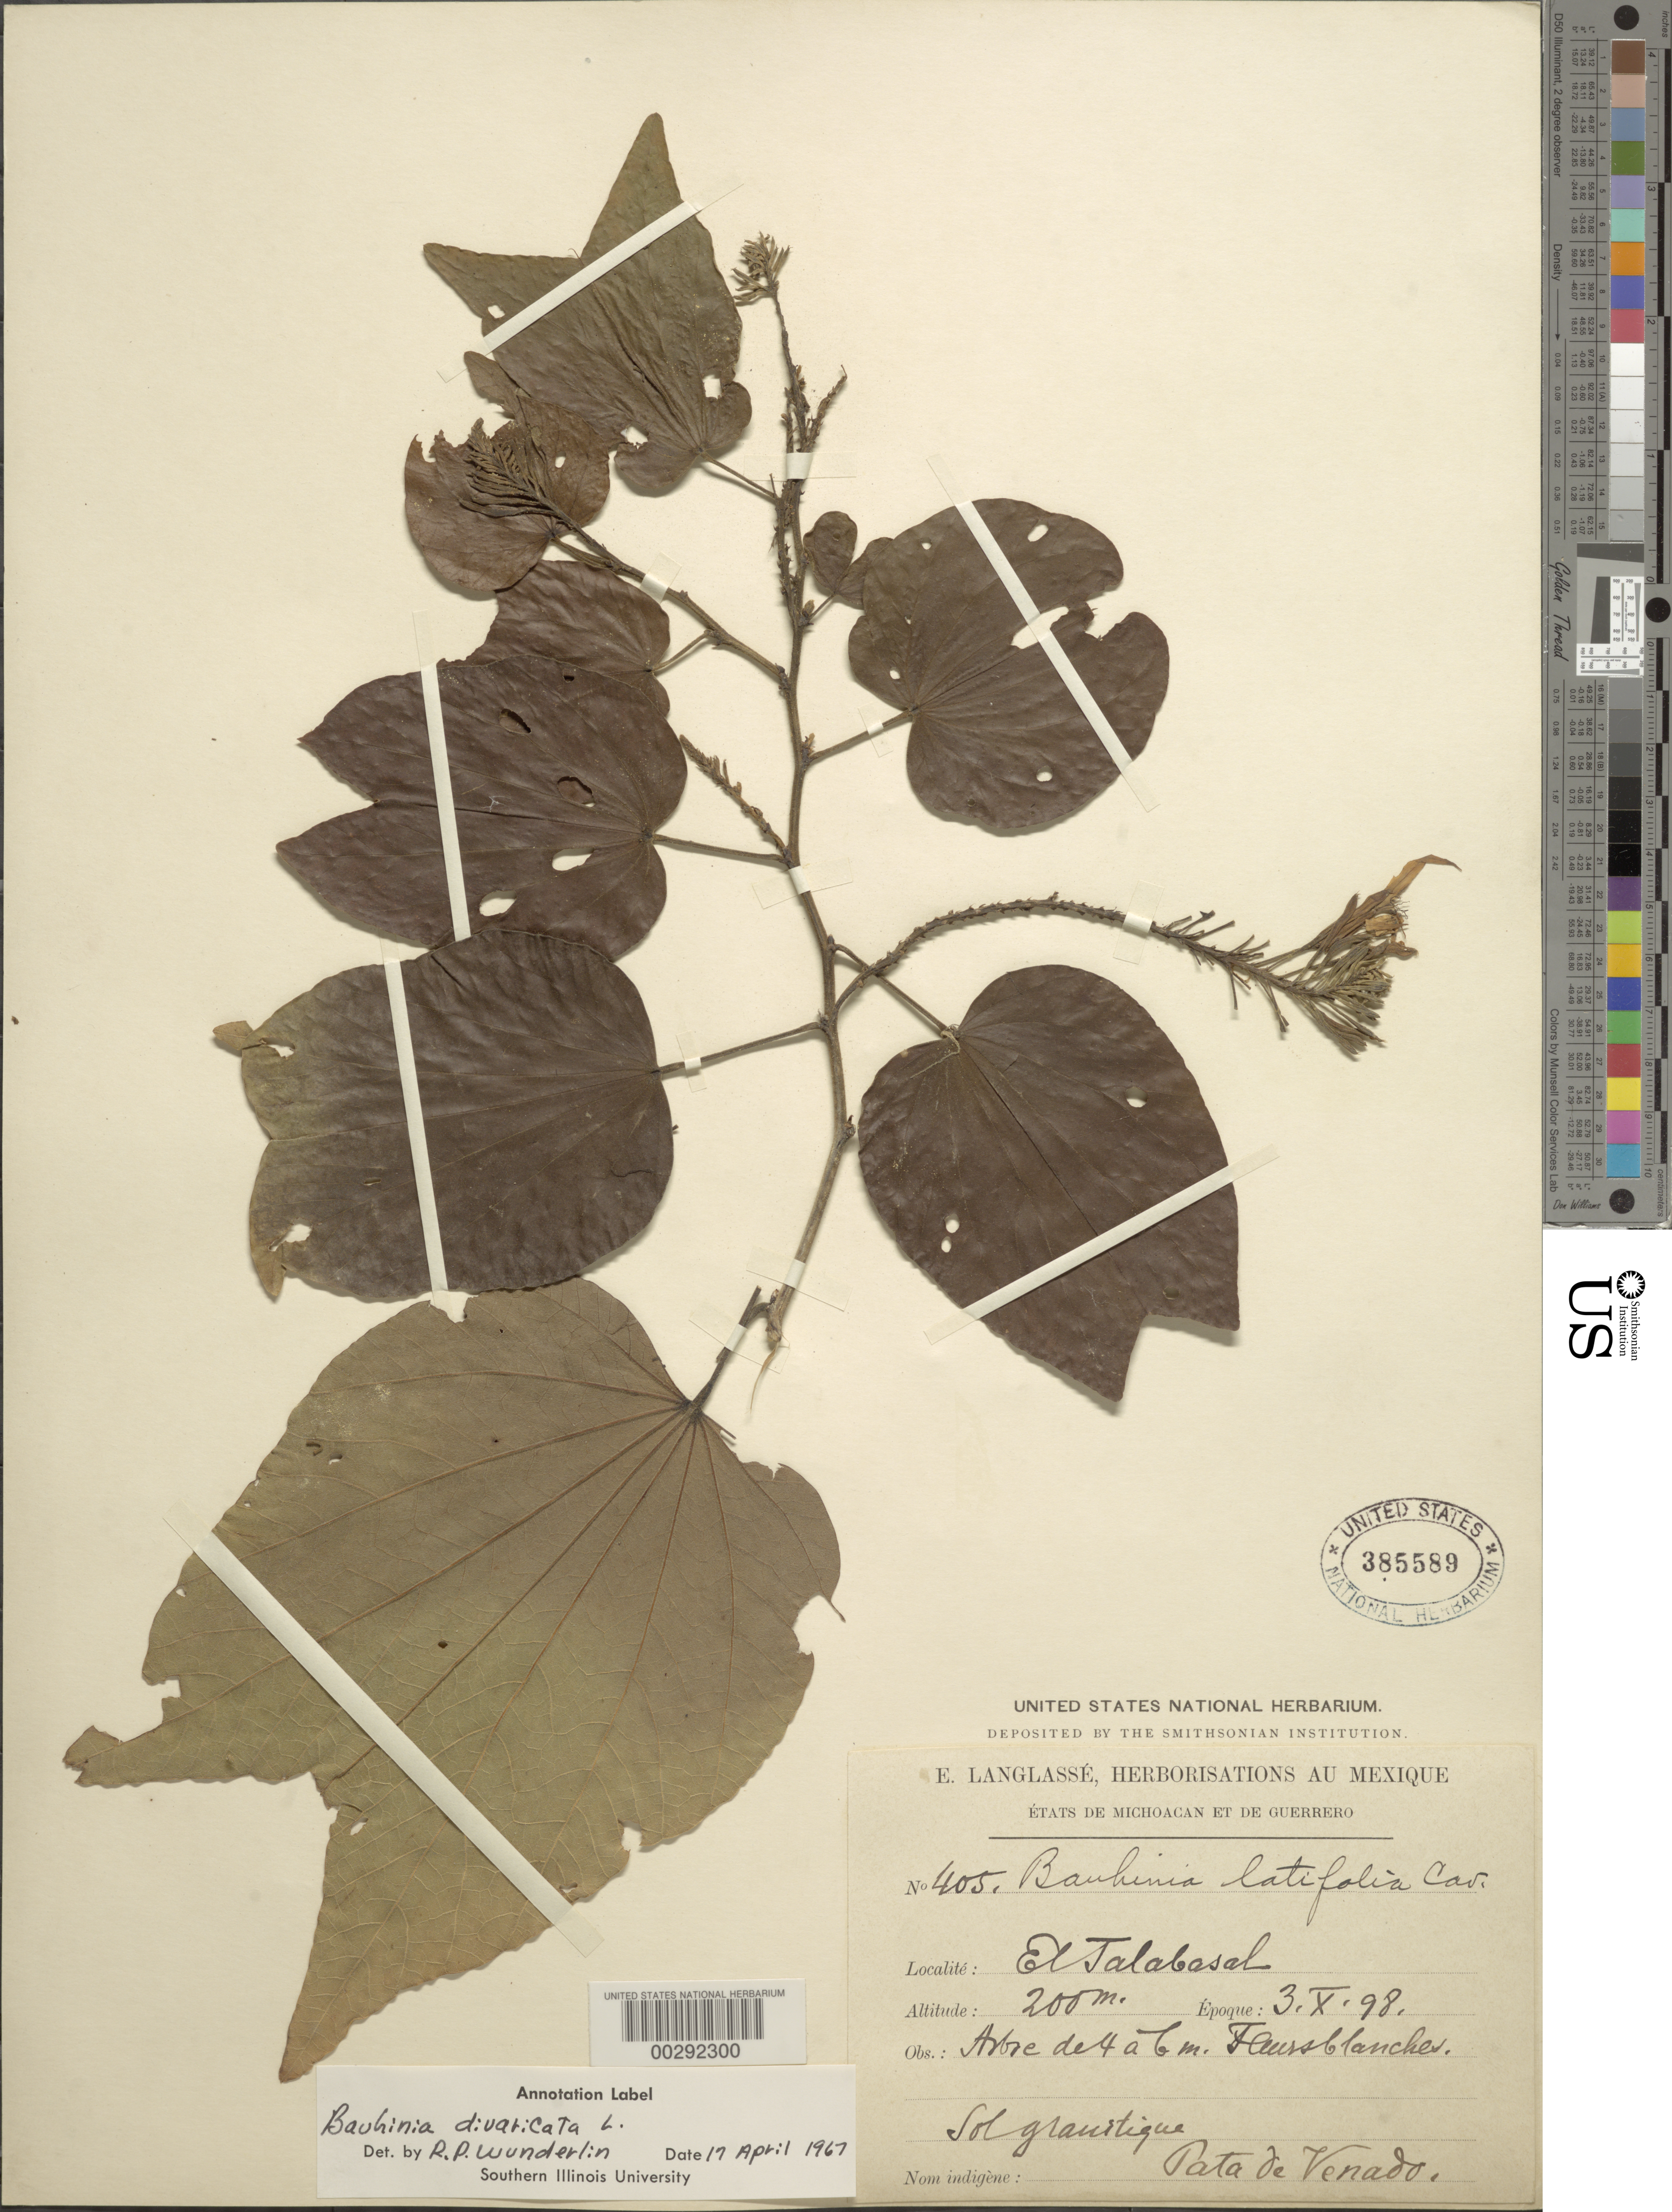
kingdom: Plantae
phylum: Tracheophyta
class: Magnoliopsida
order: Fabales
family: Fabaceae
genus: Bauhinia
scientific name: Bauhinia divaricata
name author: L.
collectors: E. Langlassé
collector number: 405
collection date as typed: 03 Oct 1898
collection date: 1898-10-03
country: Mexico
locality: El jalabasal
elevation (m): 200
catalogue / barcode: US 385589